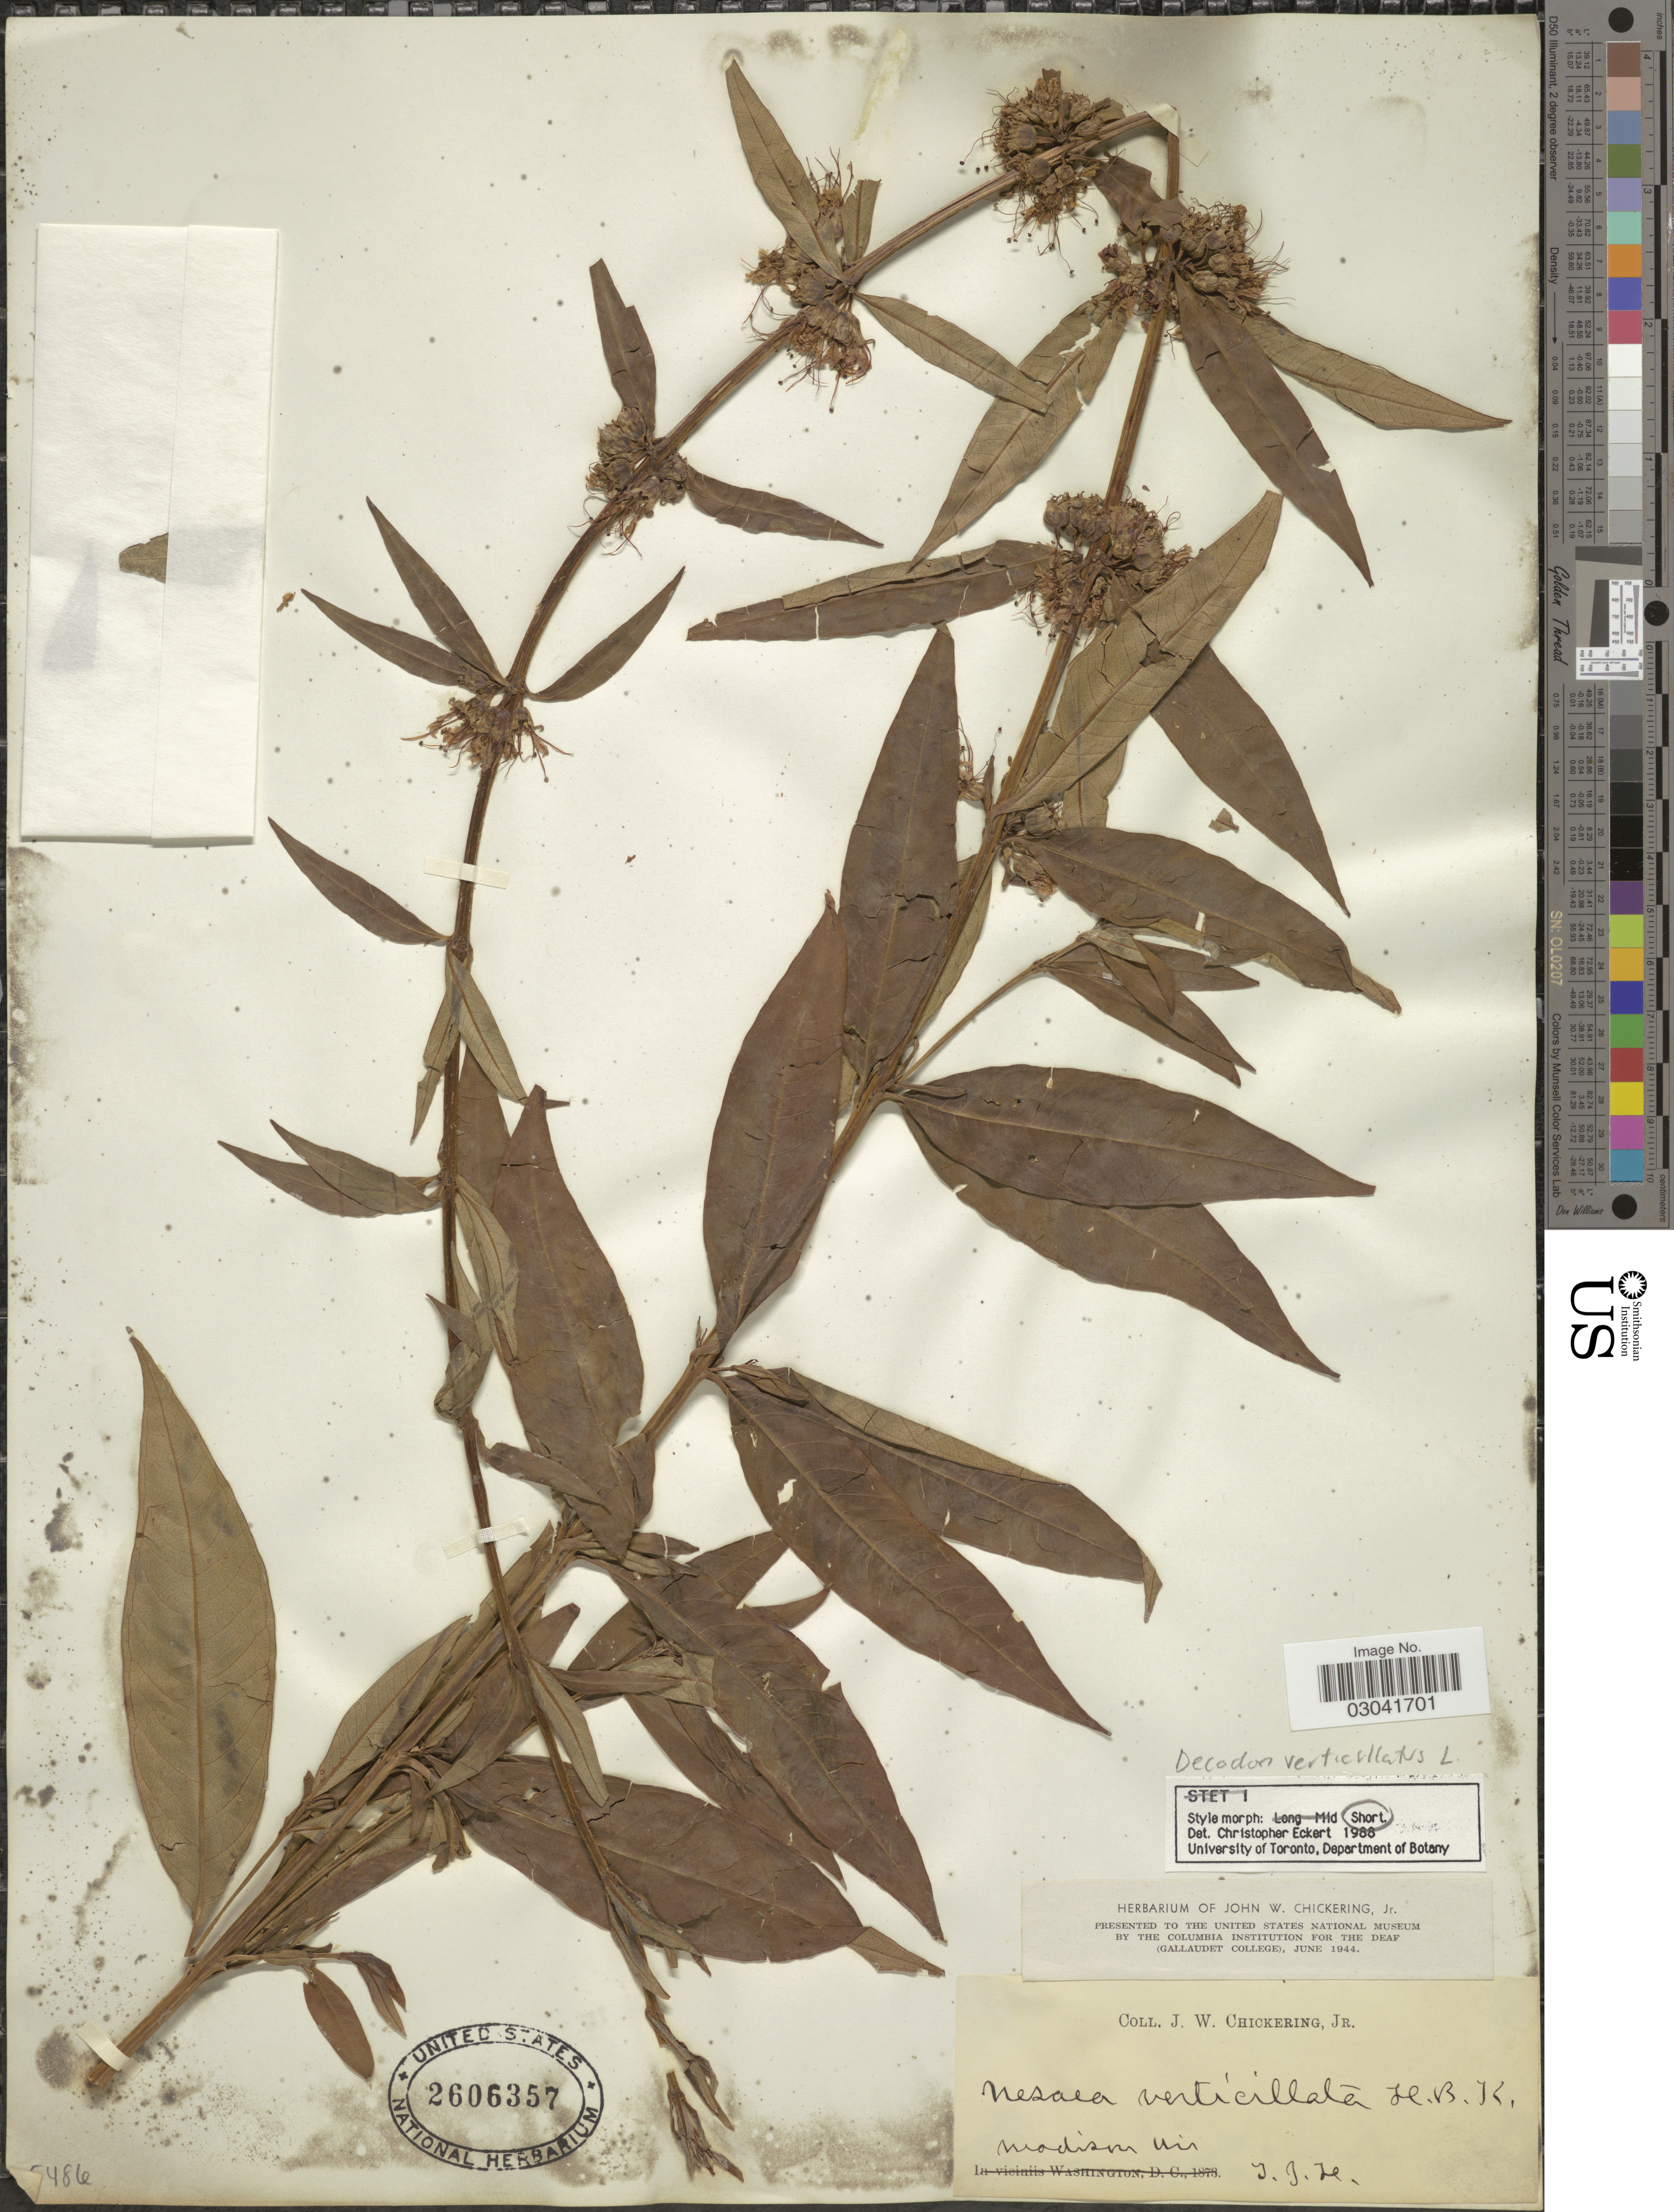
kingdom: Plantae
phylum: Tracheophyta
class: Magnoliopsida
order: Myrtales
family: Lythraceae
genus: Decodon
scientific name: Decodon verticillatus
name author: (L.) Elliott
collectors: J. W. Chickering Jr.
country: United States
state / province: Wisconsin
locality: Madison.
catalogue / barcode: US 2606357